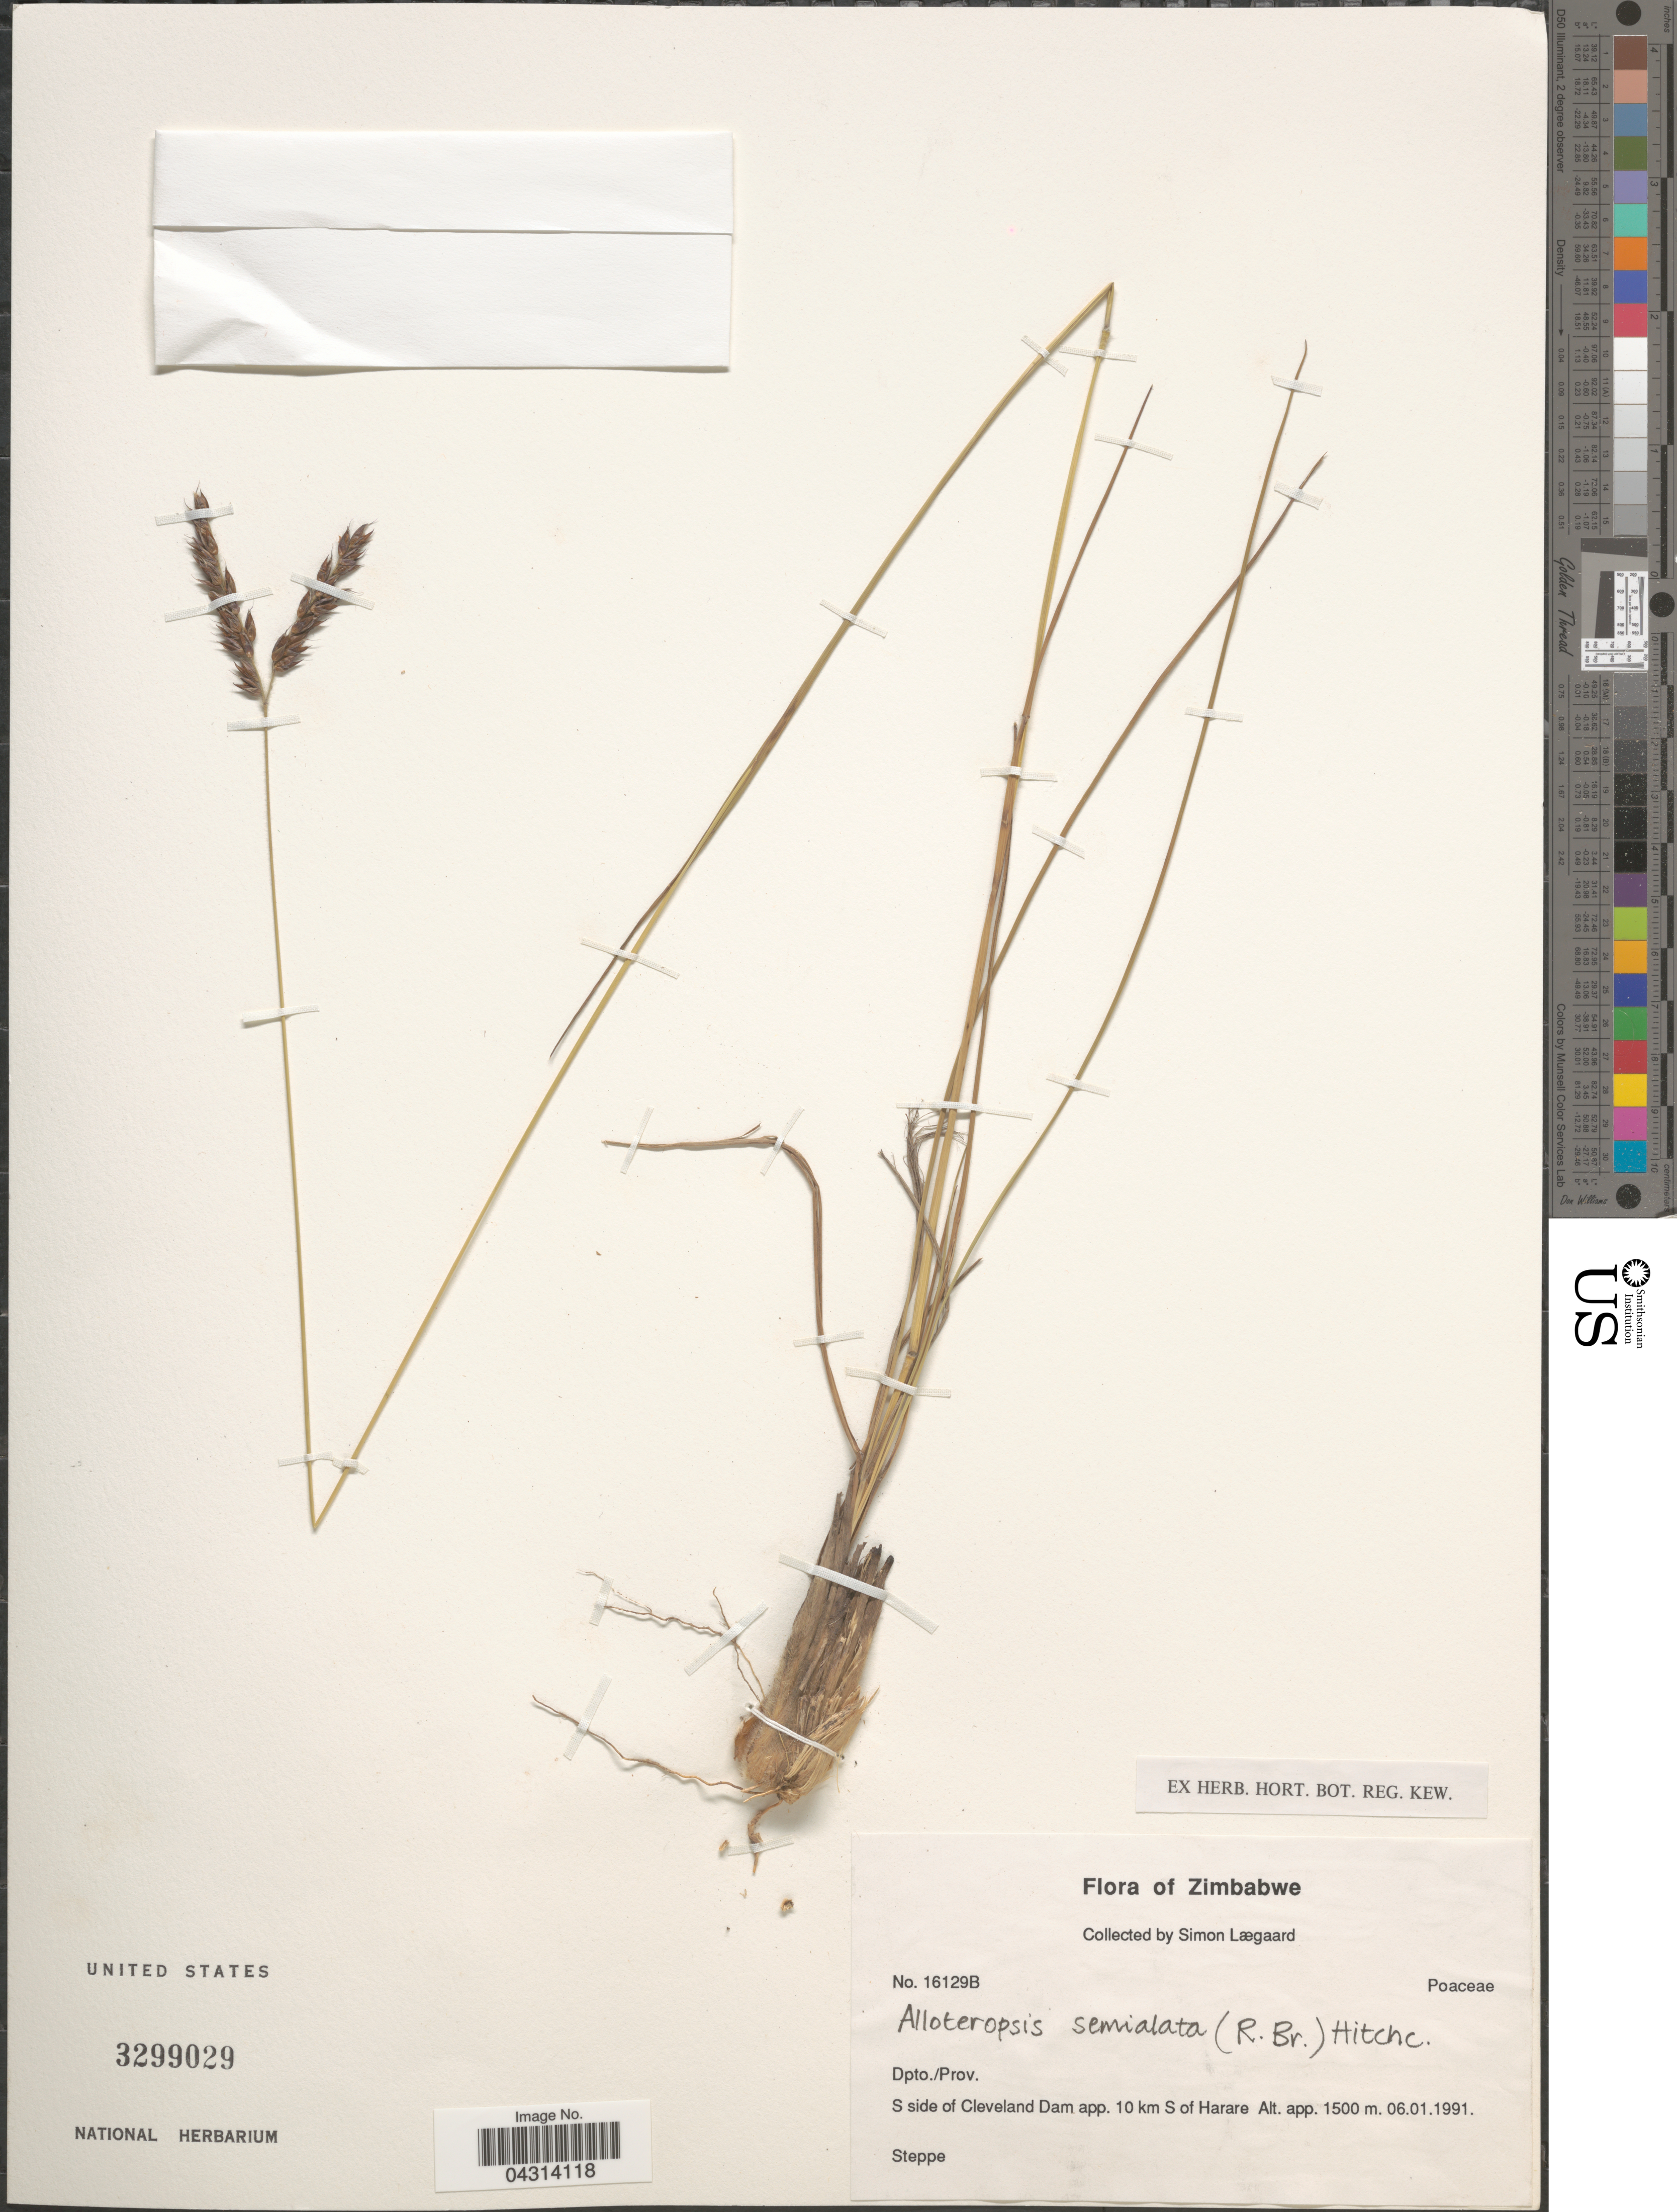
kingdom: Plantae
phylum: Tracheophyta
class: Liliopsida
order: Poales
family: Poaceae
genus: Alloteropsis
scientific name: Alloteropsis semialata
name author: (R. Br.) Hitchc.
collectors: S. Lægaard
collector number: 16129B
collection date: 1991-01-06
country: Zimbabwe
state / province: Harare (city)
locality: S side of Cleveland Dam app. 10 km S of Harare.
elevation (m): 1500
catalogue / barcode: US 3299029